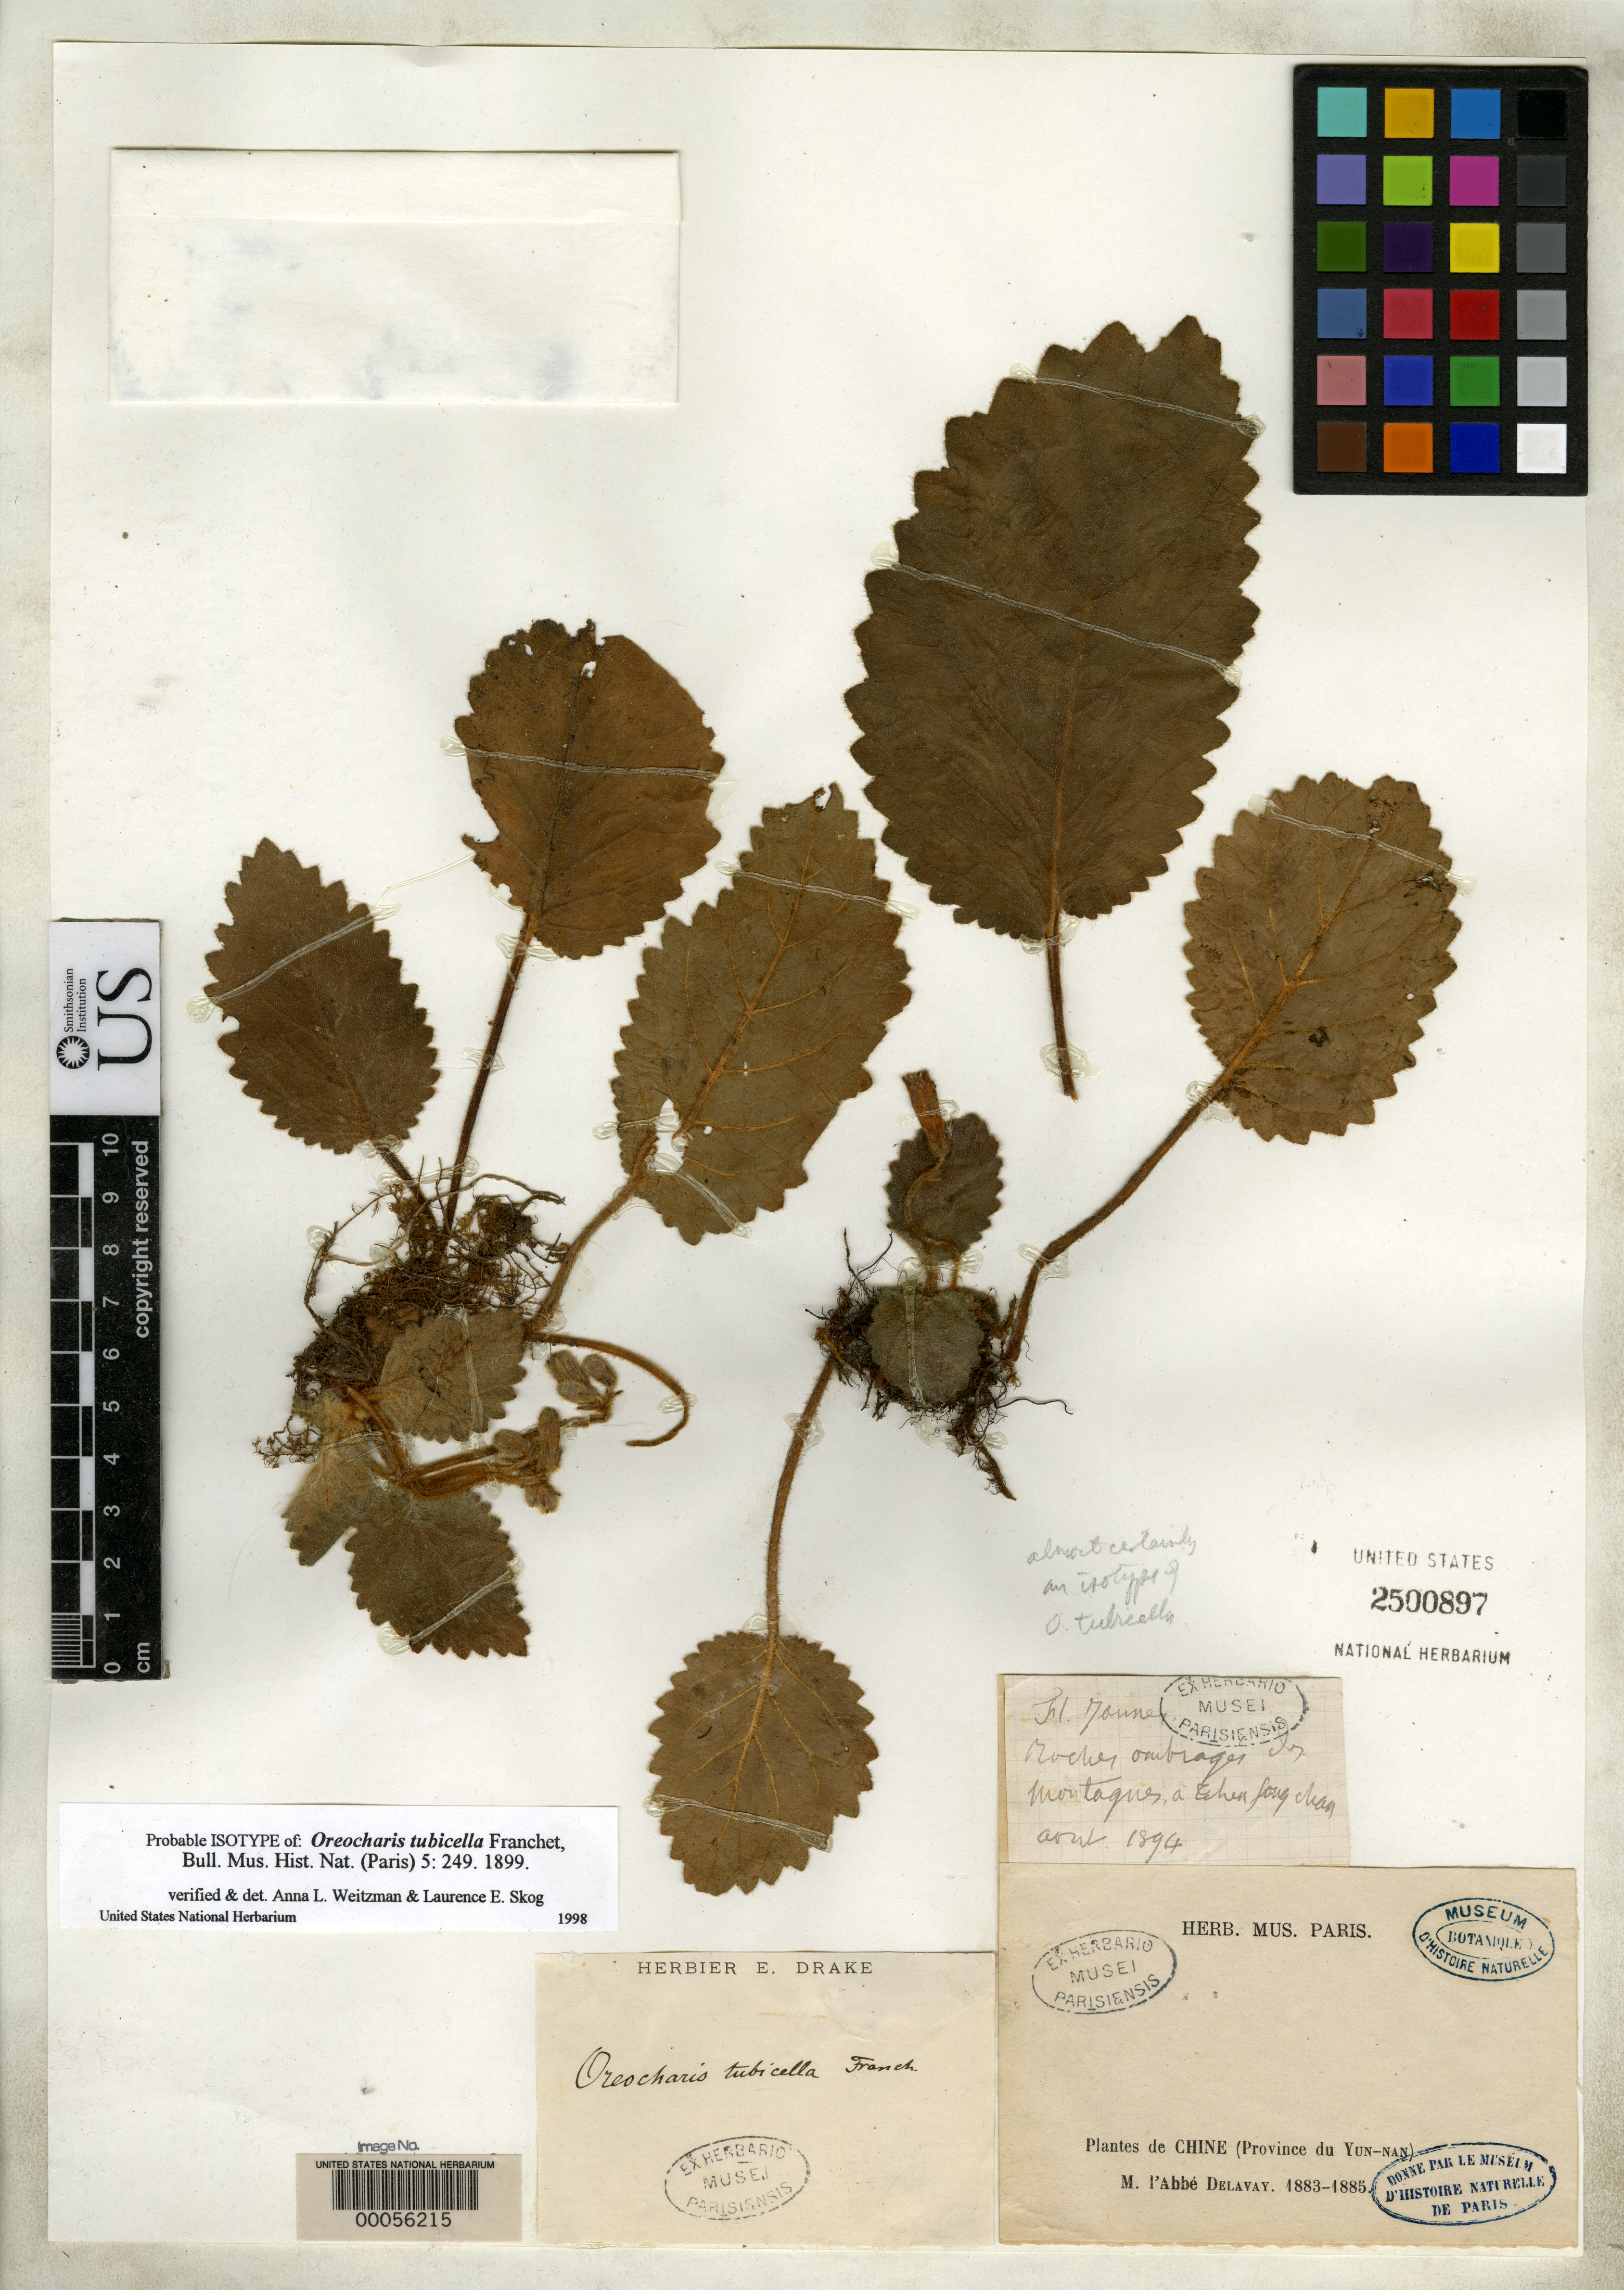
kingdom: Plantae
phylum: Tracheophyta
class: Magnoliopsida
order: Lamiales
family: Gesneriaceae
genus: Oreocharis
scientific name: Oreocharis tubicella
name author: Franch.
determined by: Weitzman, A. L.; Skog, L. E.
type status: Possible Isotype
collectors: P. Delavay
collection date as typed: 1883 to -- --- 1885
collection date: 1883/1885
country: China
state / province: Yunnan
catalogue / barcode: US 2500897